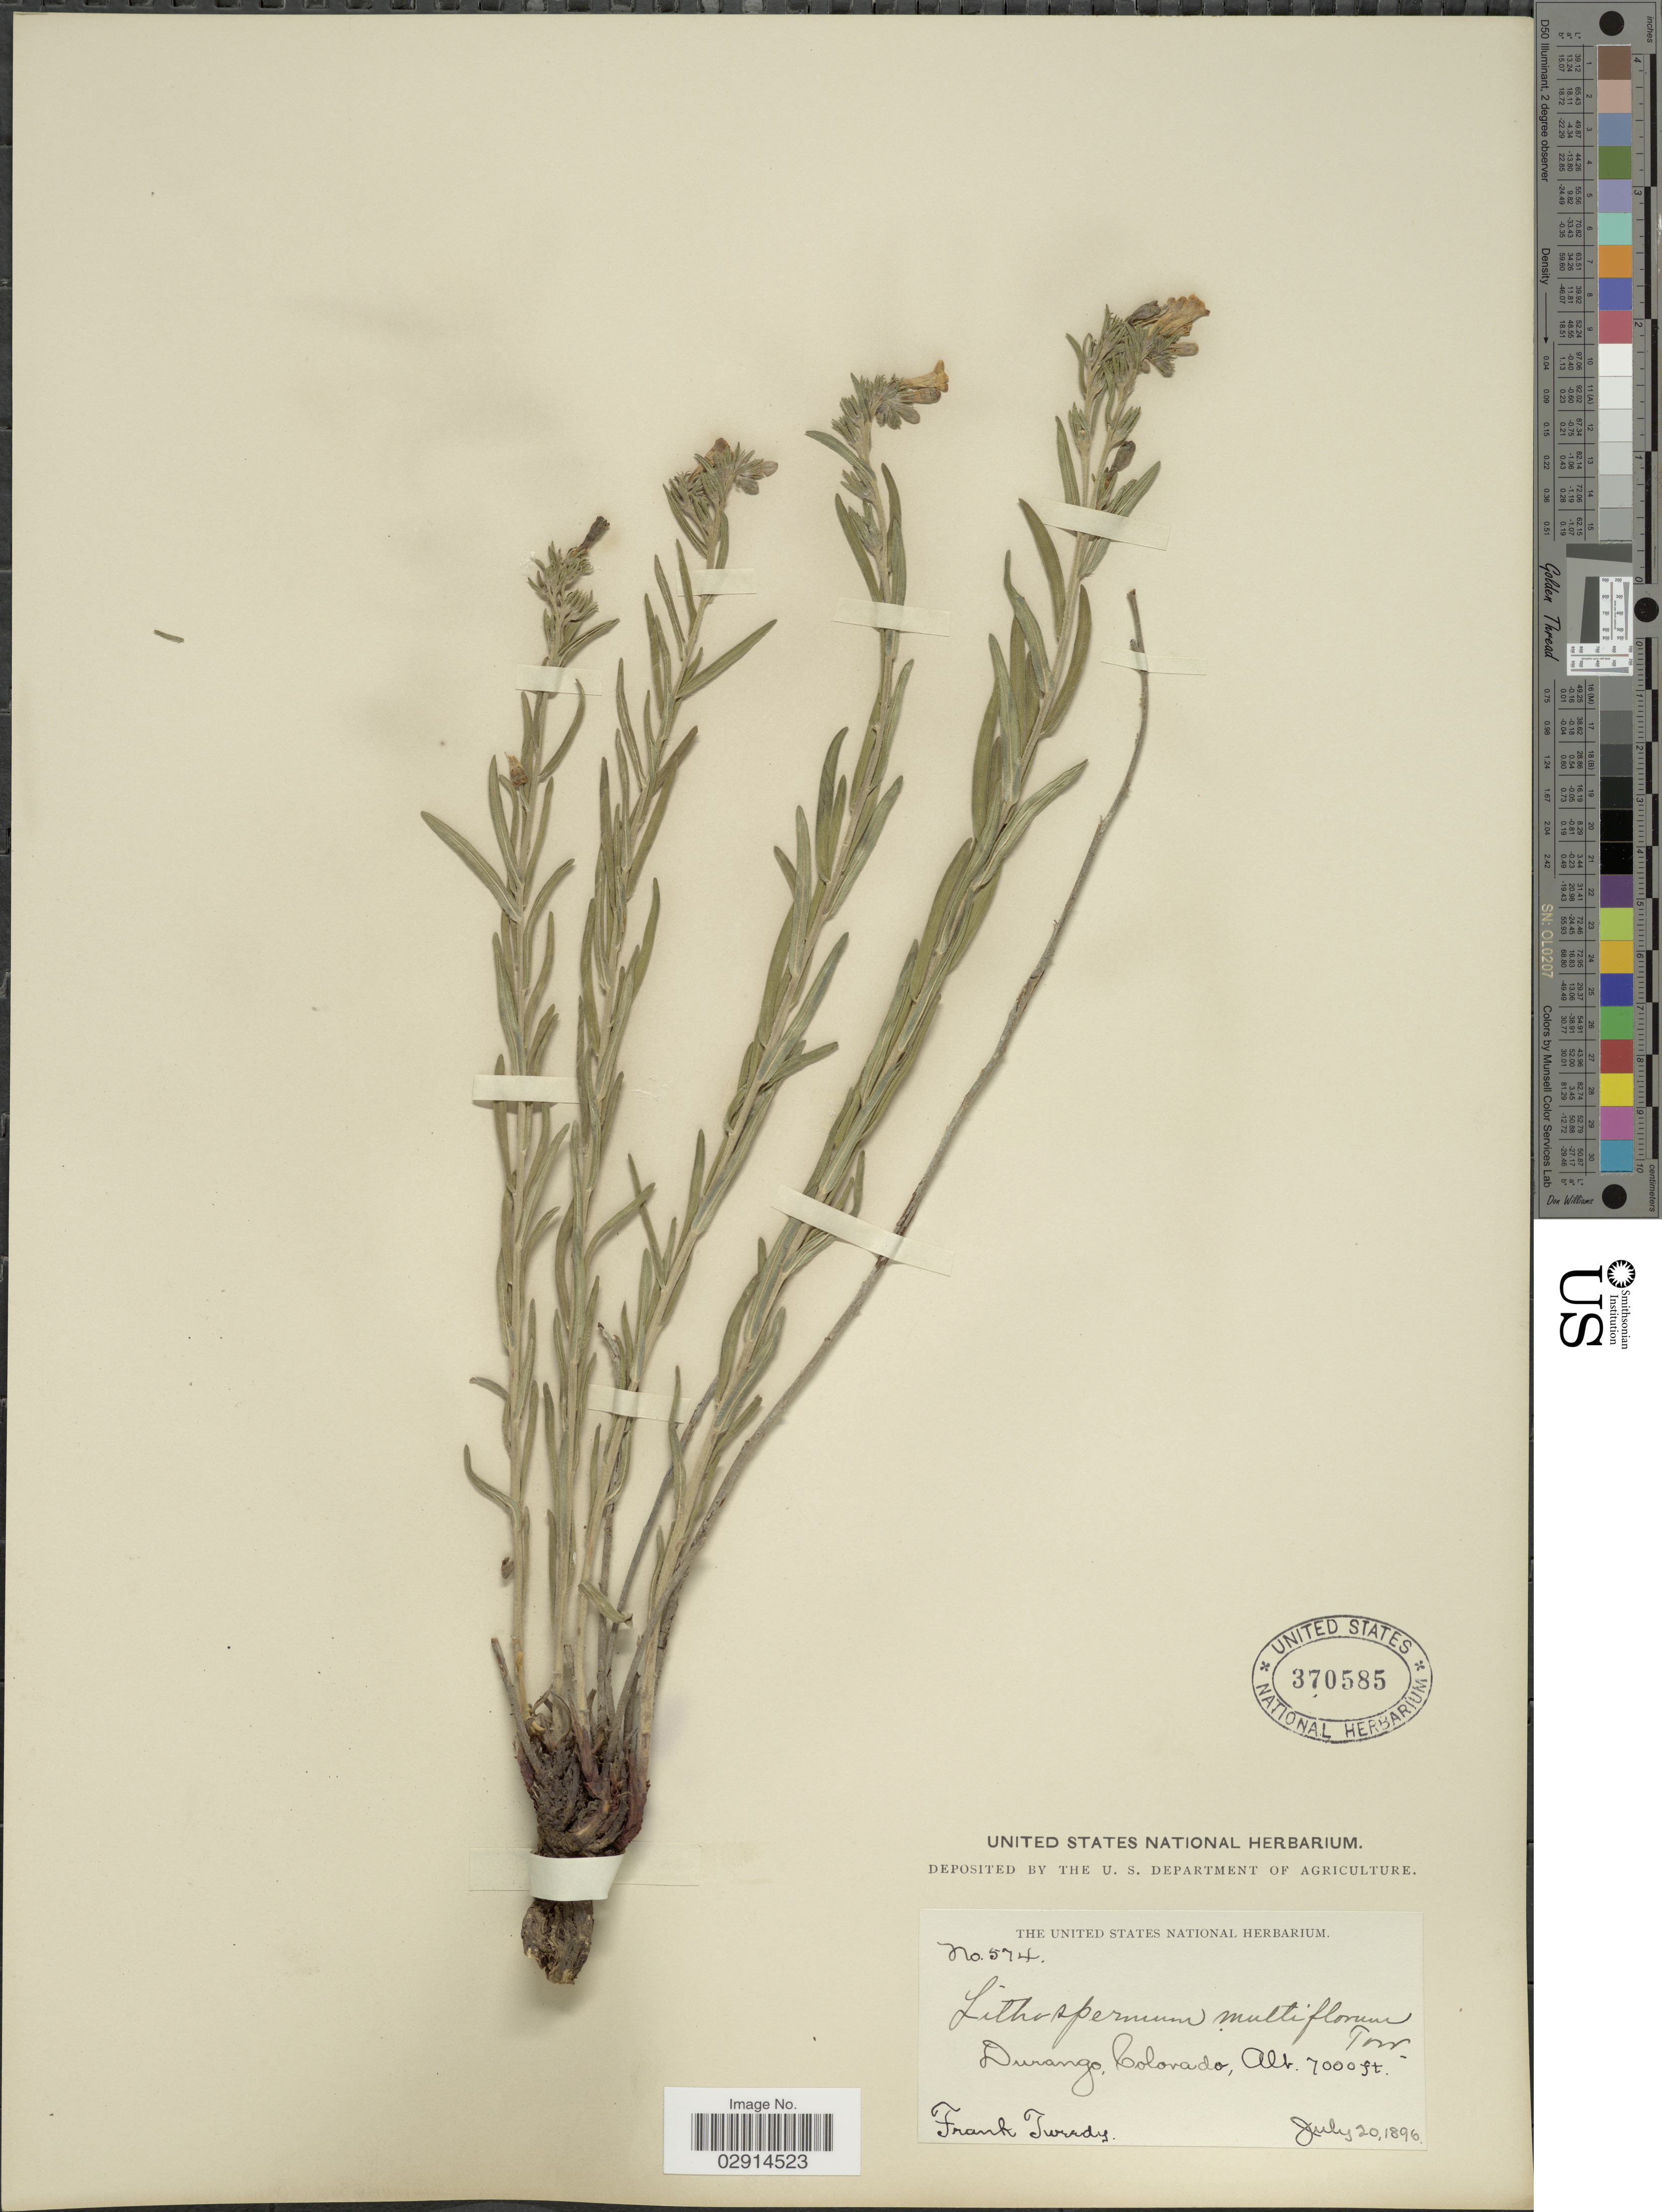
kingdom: Plantae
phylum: Tracheophyta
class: Magnoliopsida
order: Boraginales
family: Boraginaceae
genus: Lithospermum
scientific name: Lithospermum multiflorum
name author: Torr. ex A. Gray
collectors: F. Tweedy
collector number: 574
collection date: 1896-07-20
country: United States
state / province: Colorado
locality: Durango.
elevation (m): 2134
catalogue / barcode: US 370585